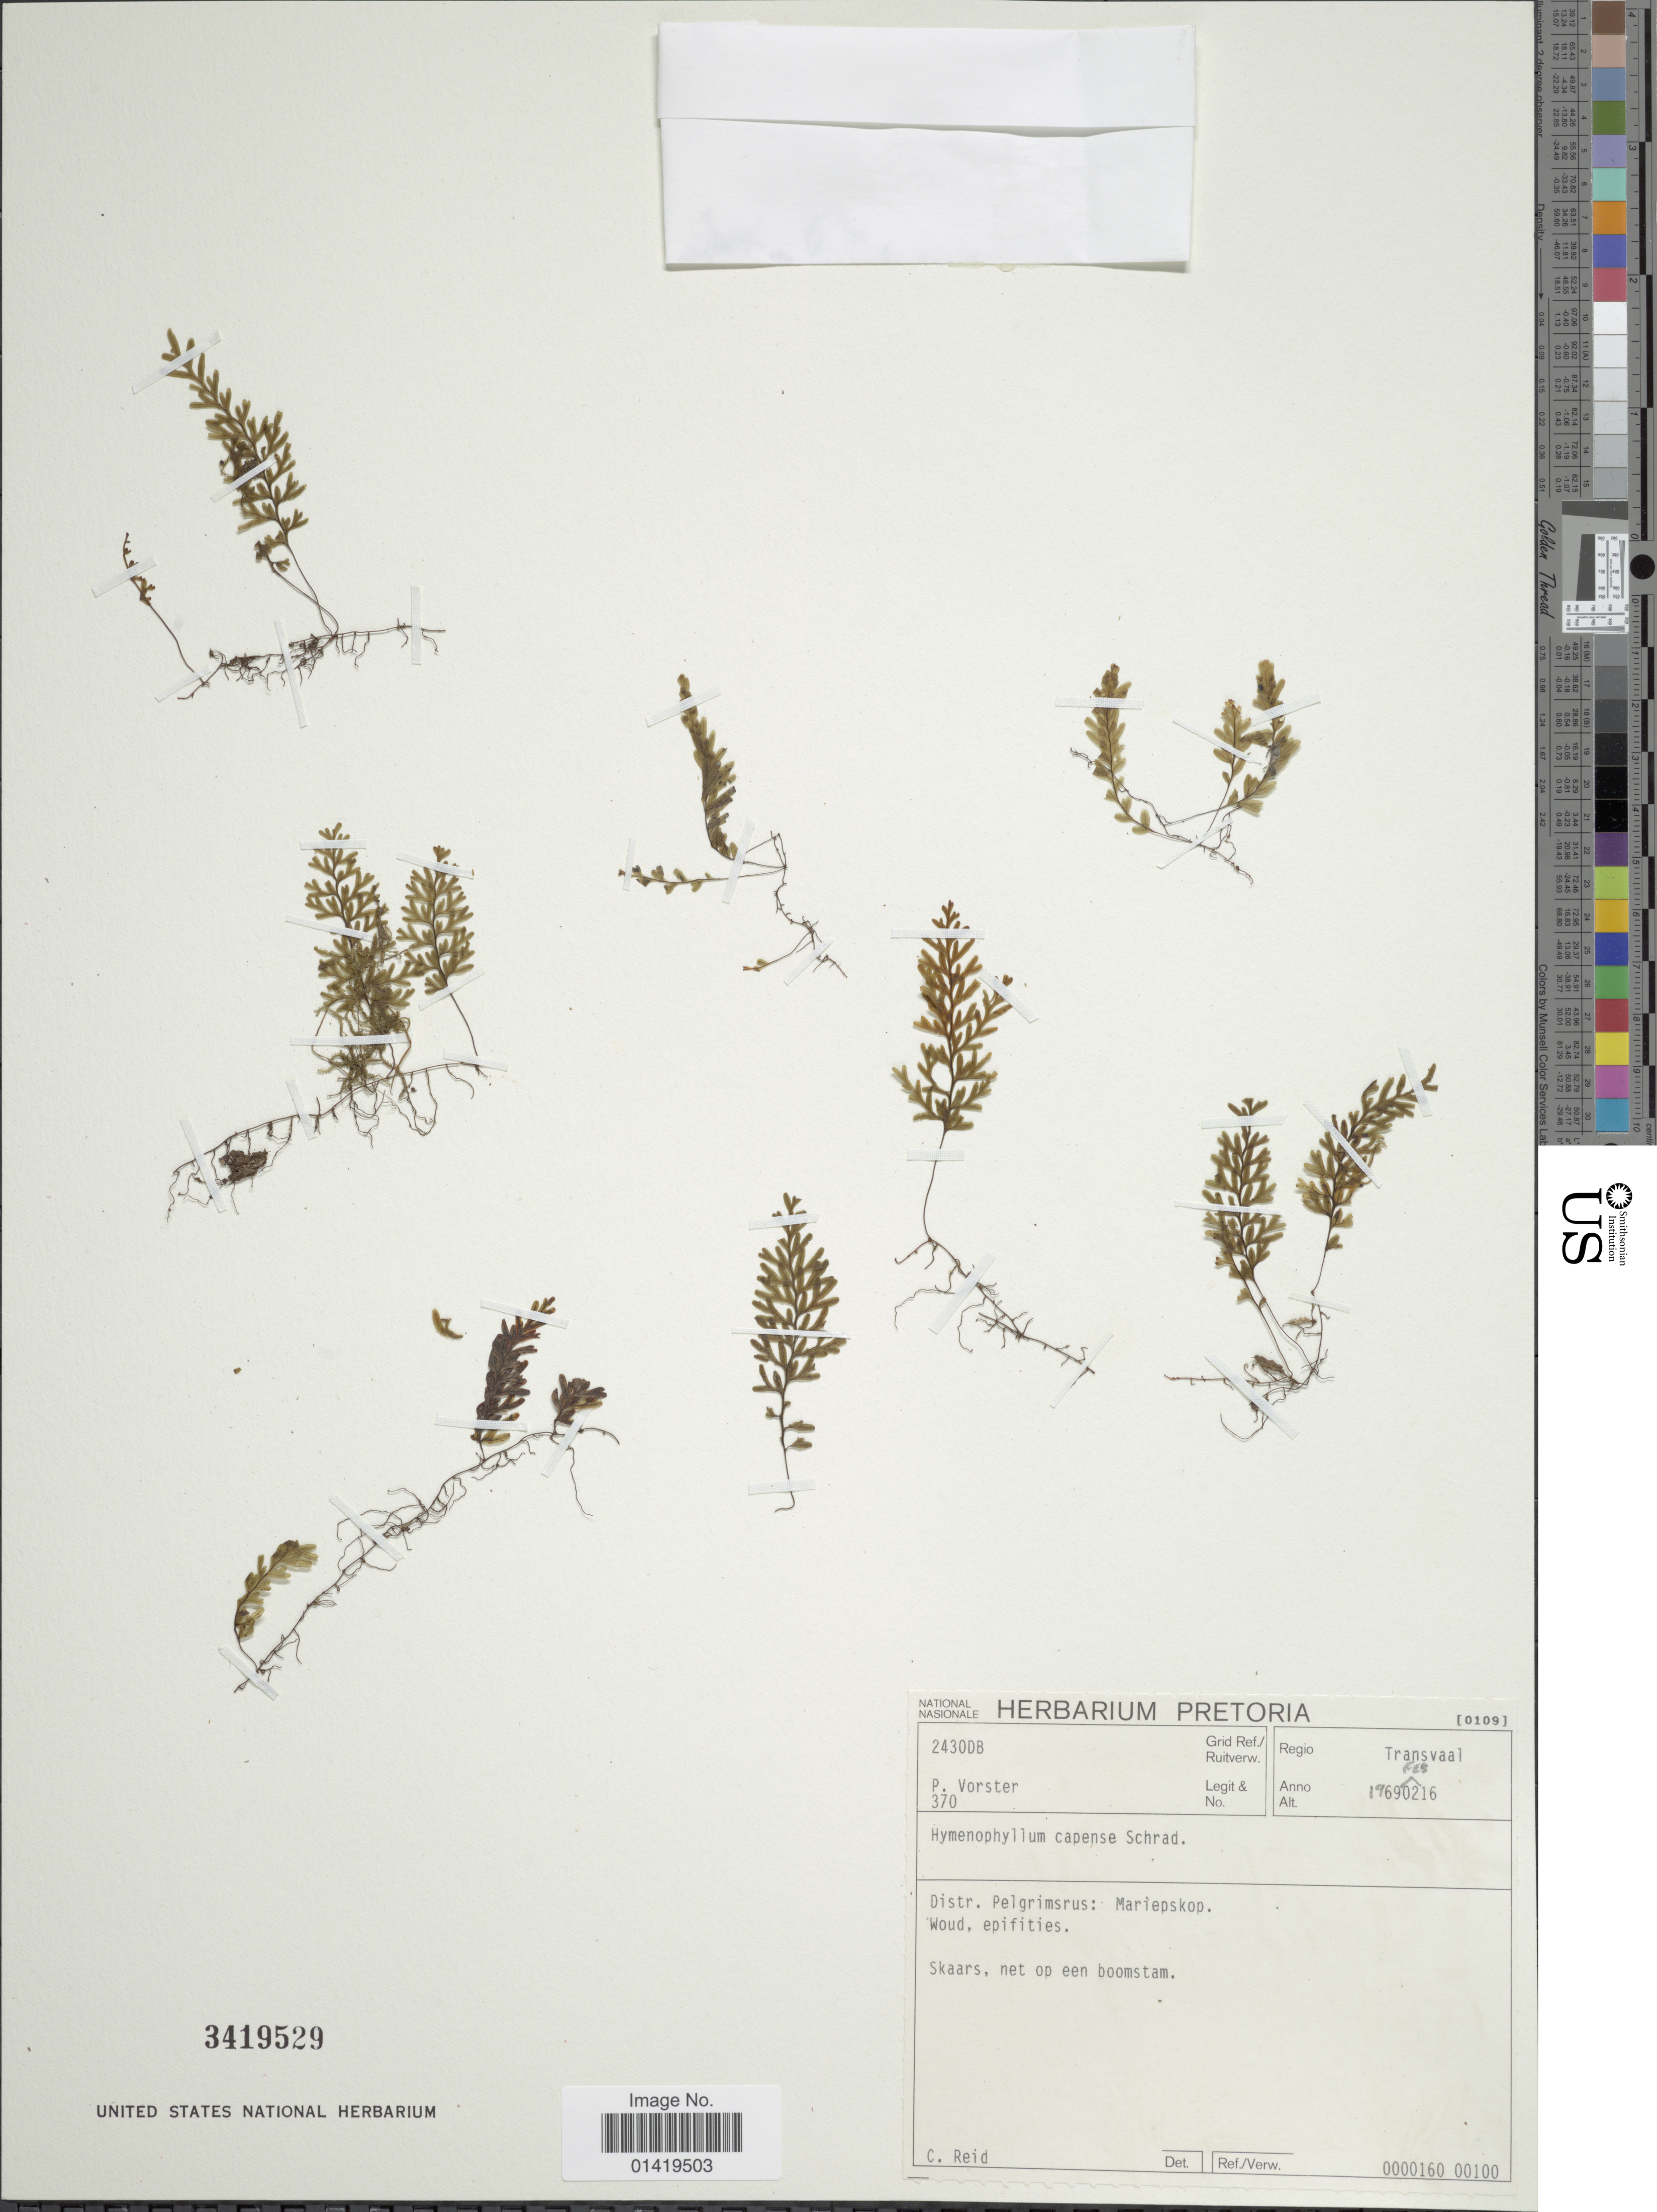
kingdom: Plantae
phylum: Tracheophyta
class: Polypodiopsida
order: Hymenophyllales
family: Hymenophyllaceae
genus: Hymenophyllum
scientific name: Hymenophyllum capense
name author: Schrad.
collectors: P. Vorster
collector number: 370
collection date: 1969-02-16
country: South Africa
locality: Transvaal Distr. Pelgrimskop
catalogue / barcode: US 3419529